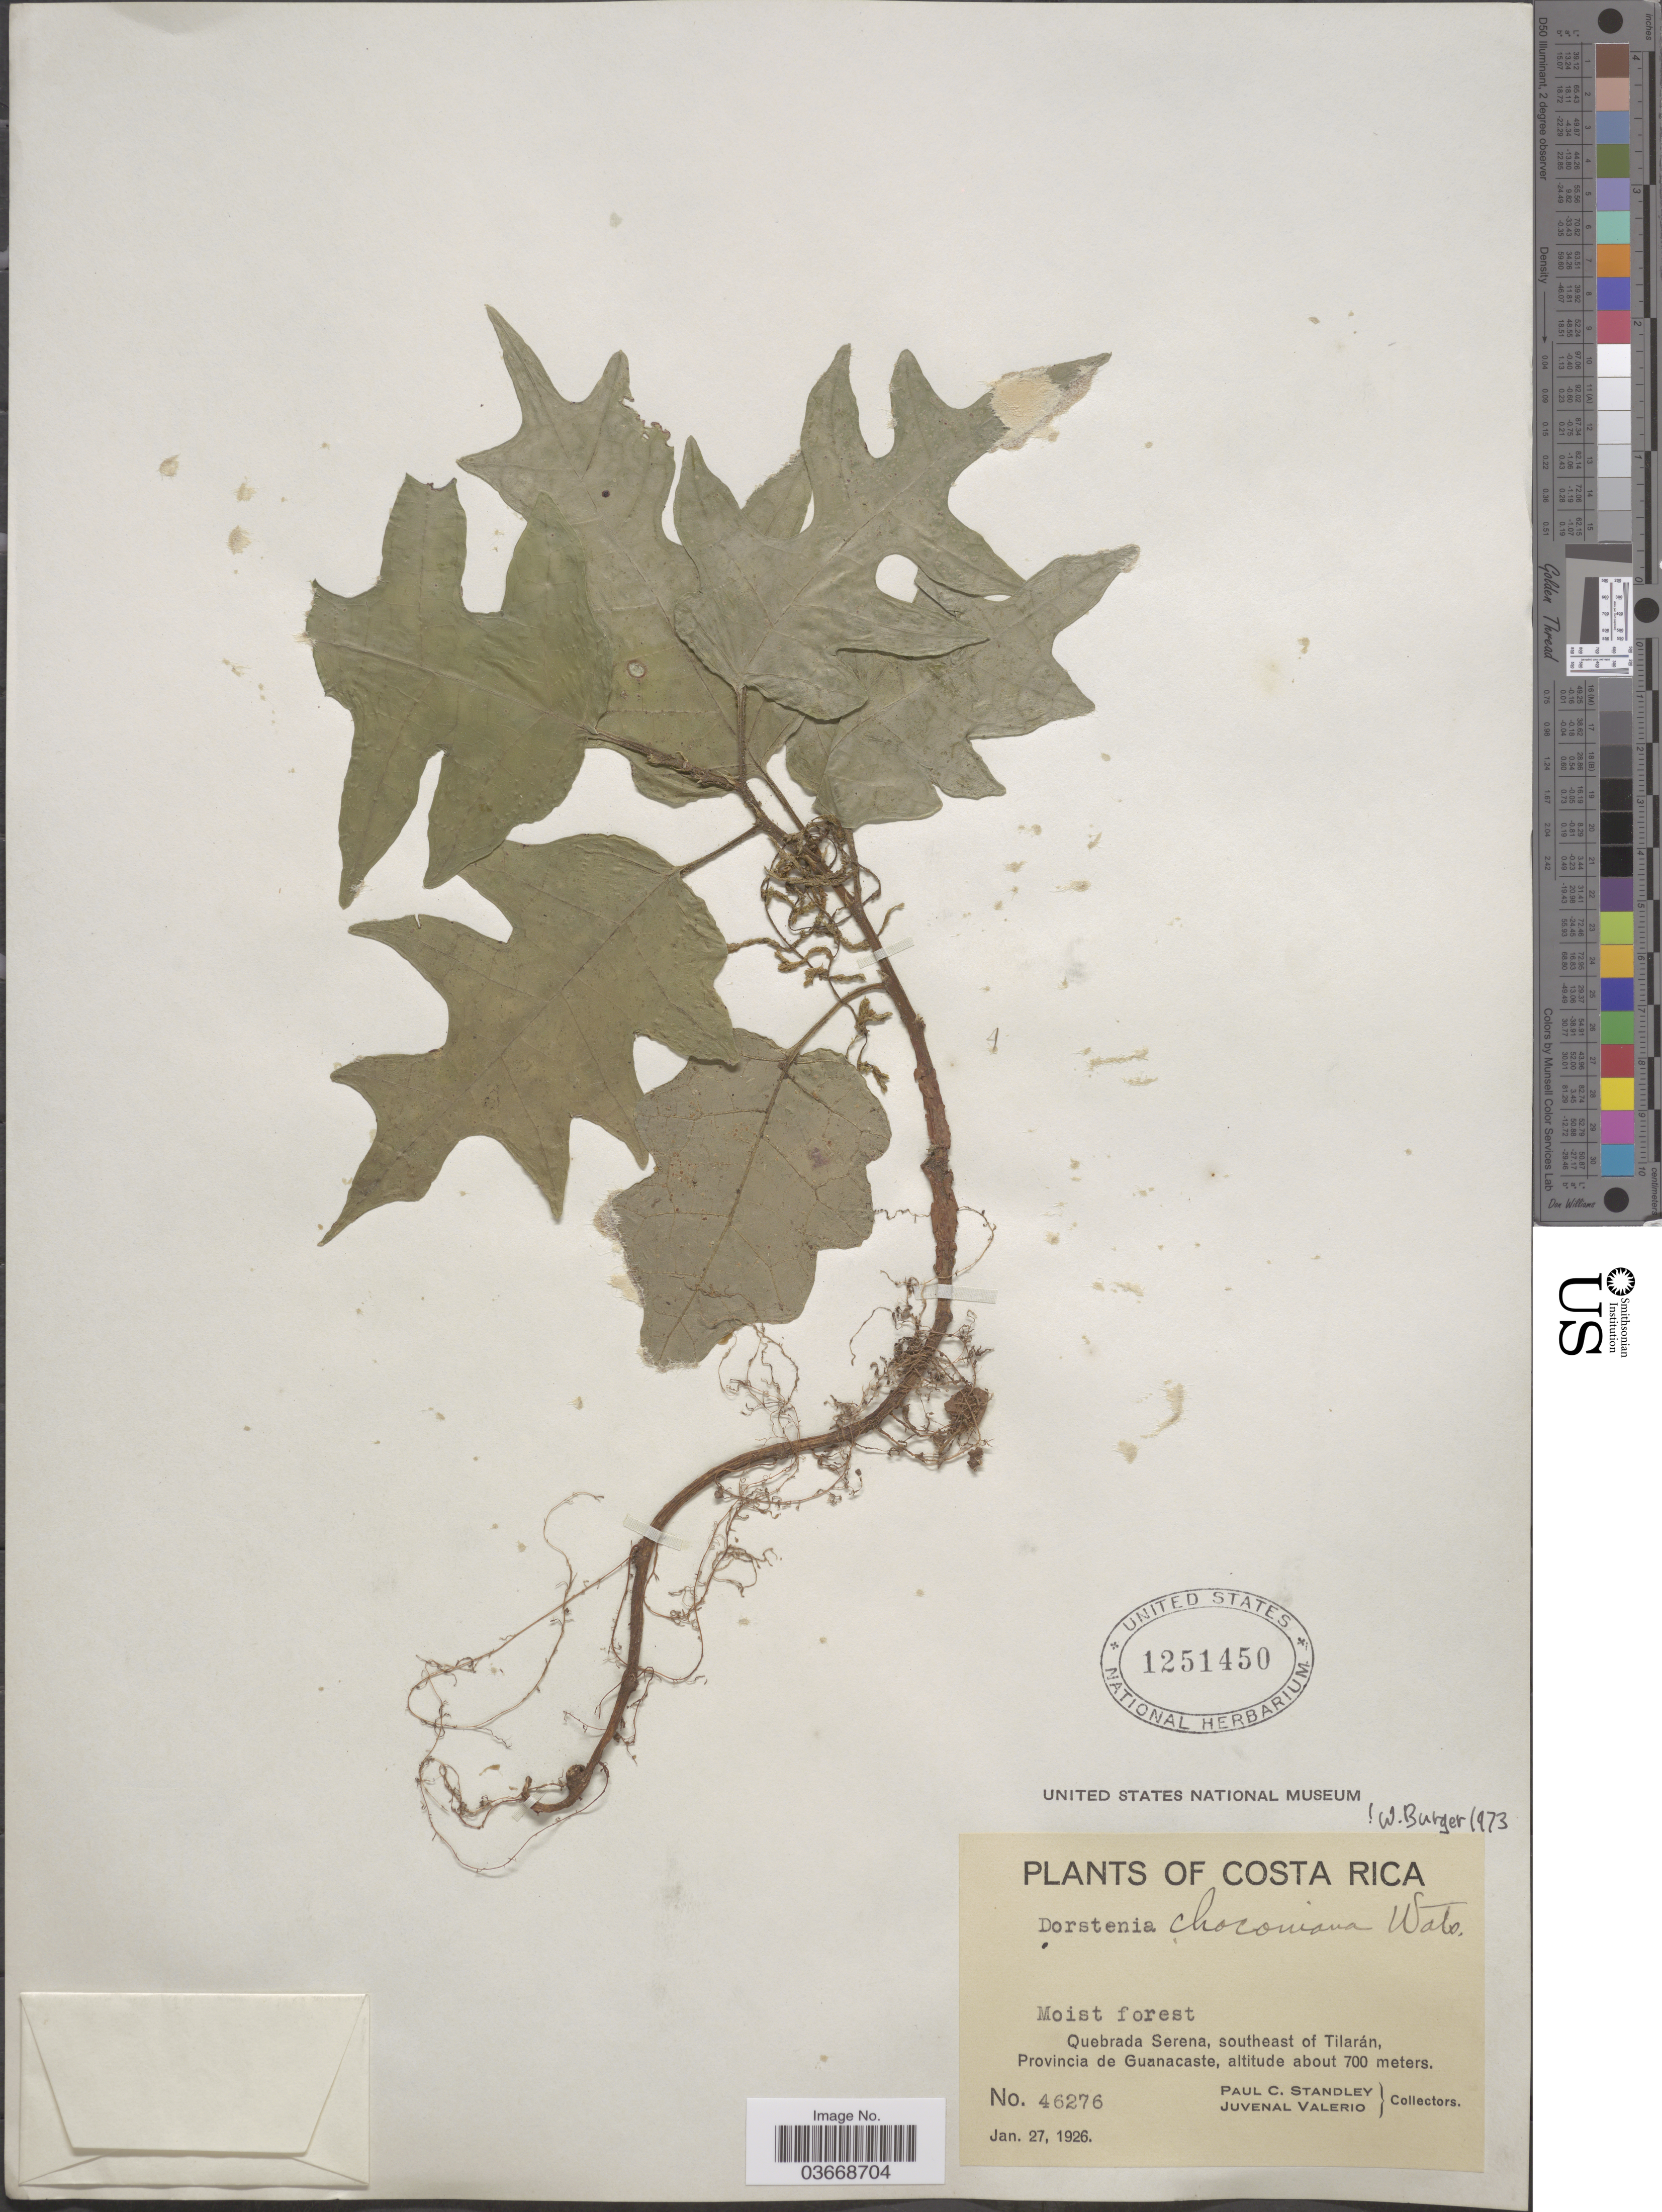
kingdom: Plantae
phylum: Tracheophyta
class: Magnoliopsida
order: Rosales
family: Moraceae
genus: Dorstenia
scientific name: Dorstenia choconiana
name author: S. Watson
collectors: P. C. Standley & J. Valerio R.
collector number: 46276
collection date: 1926-01-27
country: Costa Rica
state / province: Guanacaste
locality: Quebrada Serena, southeast of Tilarán.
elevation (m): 700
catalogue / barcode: US 1251450